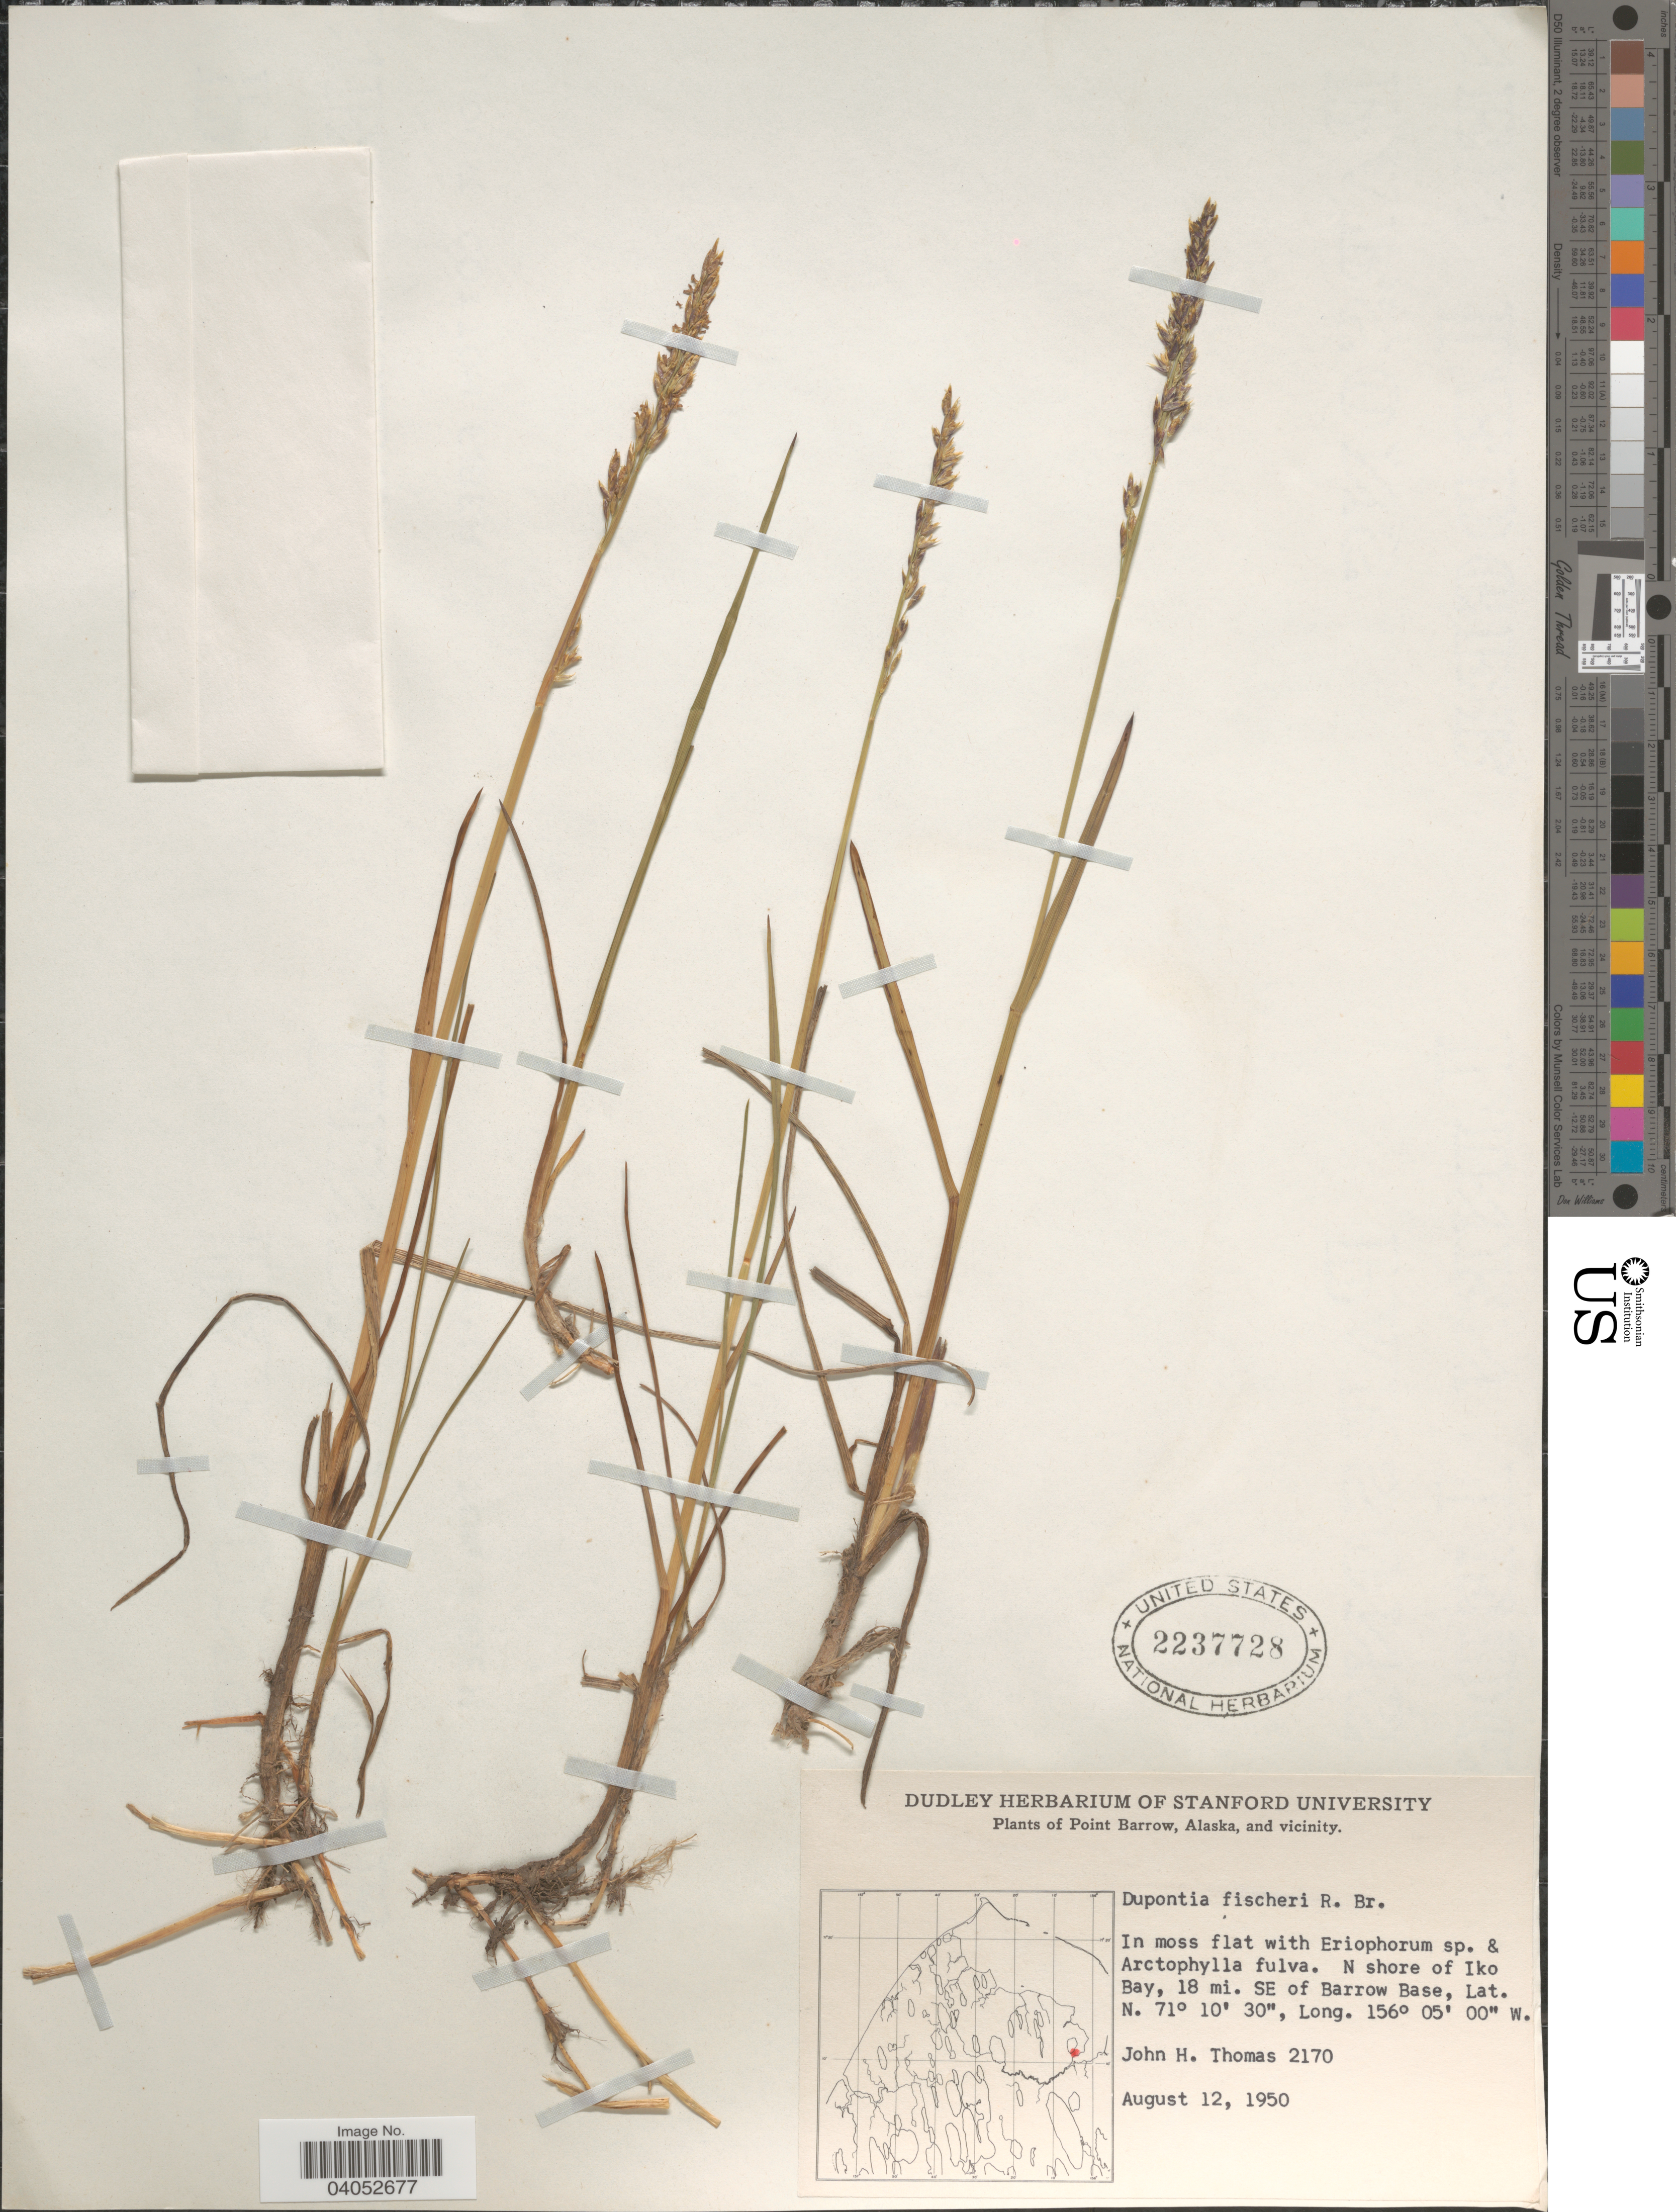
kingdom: Plantae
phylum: Tracheophyta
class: Liliopsida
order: Poales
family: Poaceae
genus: Dupontia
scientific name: Dupontia micrantha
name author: Holm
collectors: J. H. Thomas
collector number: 2170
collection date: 1950-08-12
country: United States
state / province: Alaska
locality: Point Barrow and vicinity. N shore of Iko Bay, 18 mi. SE of Barrow Base.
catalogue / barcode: US 2237728